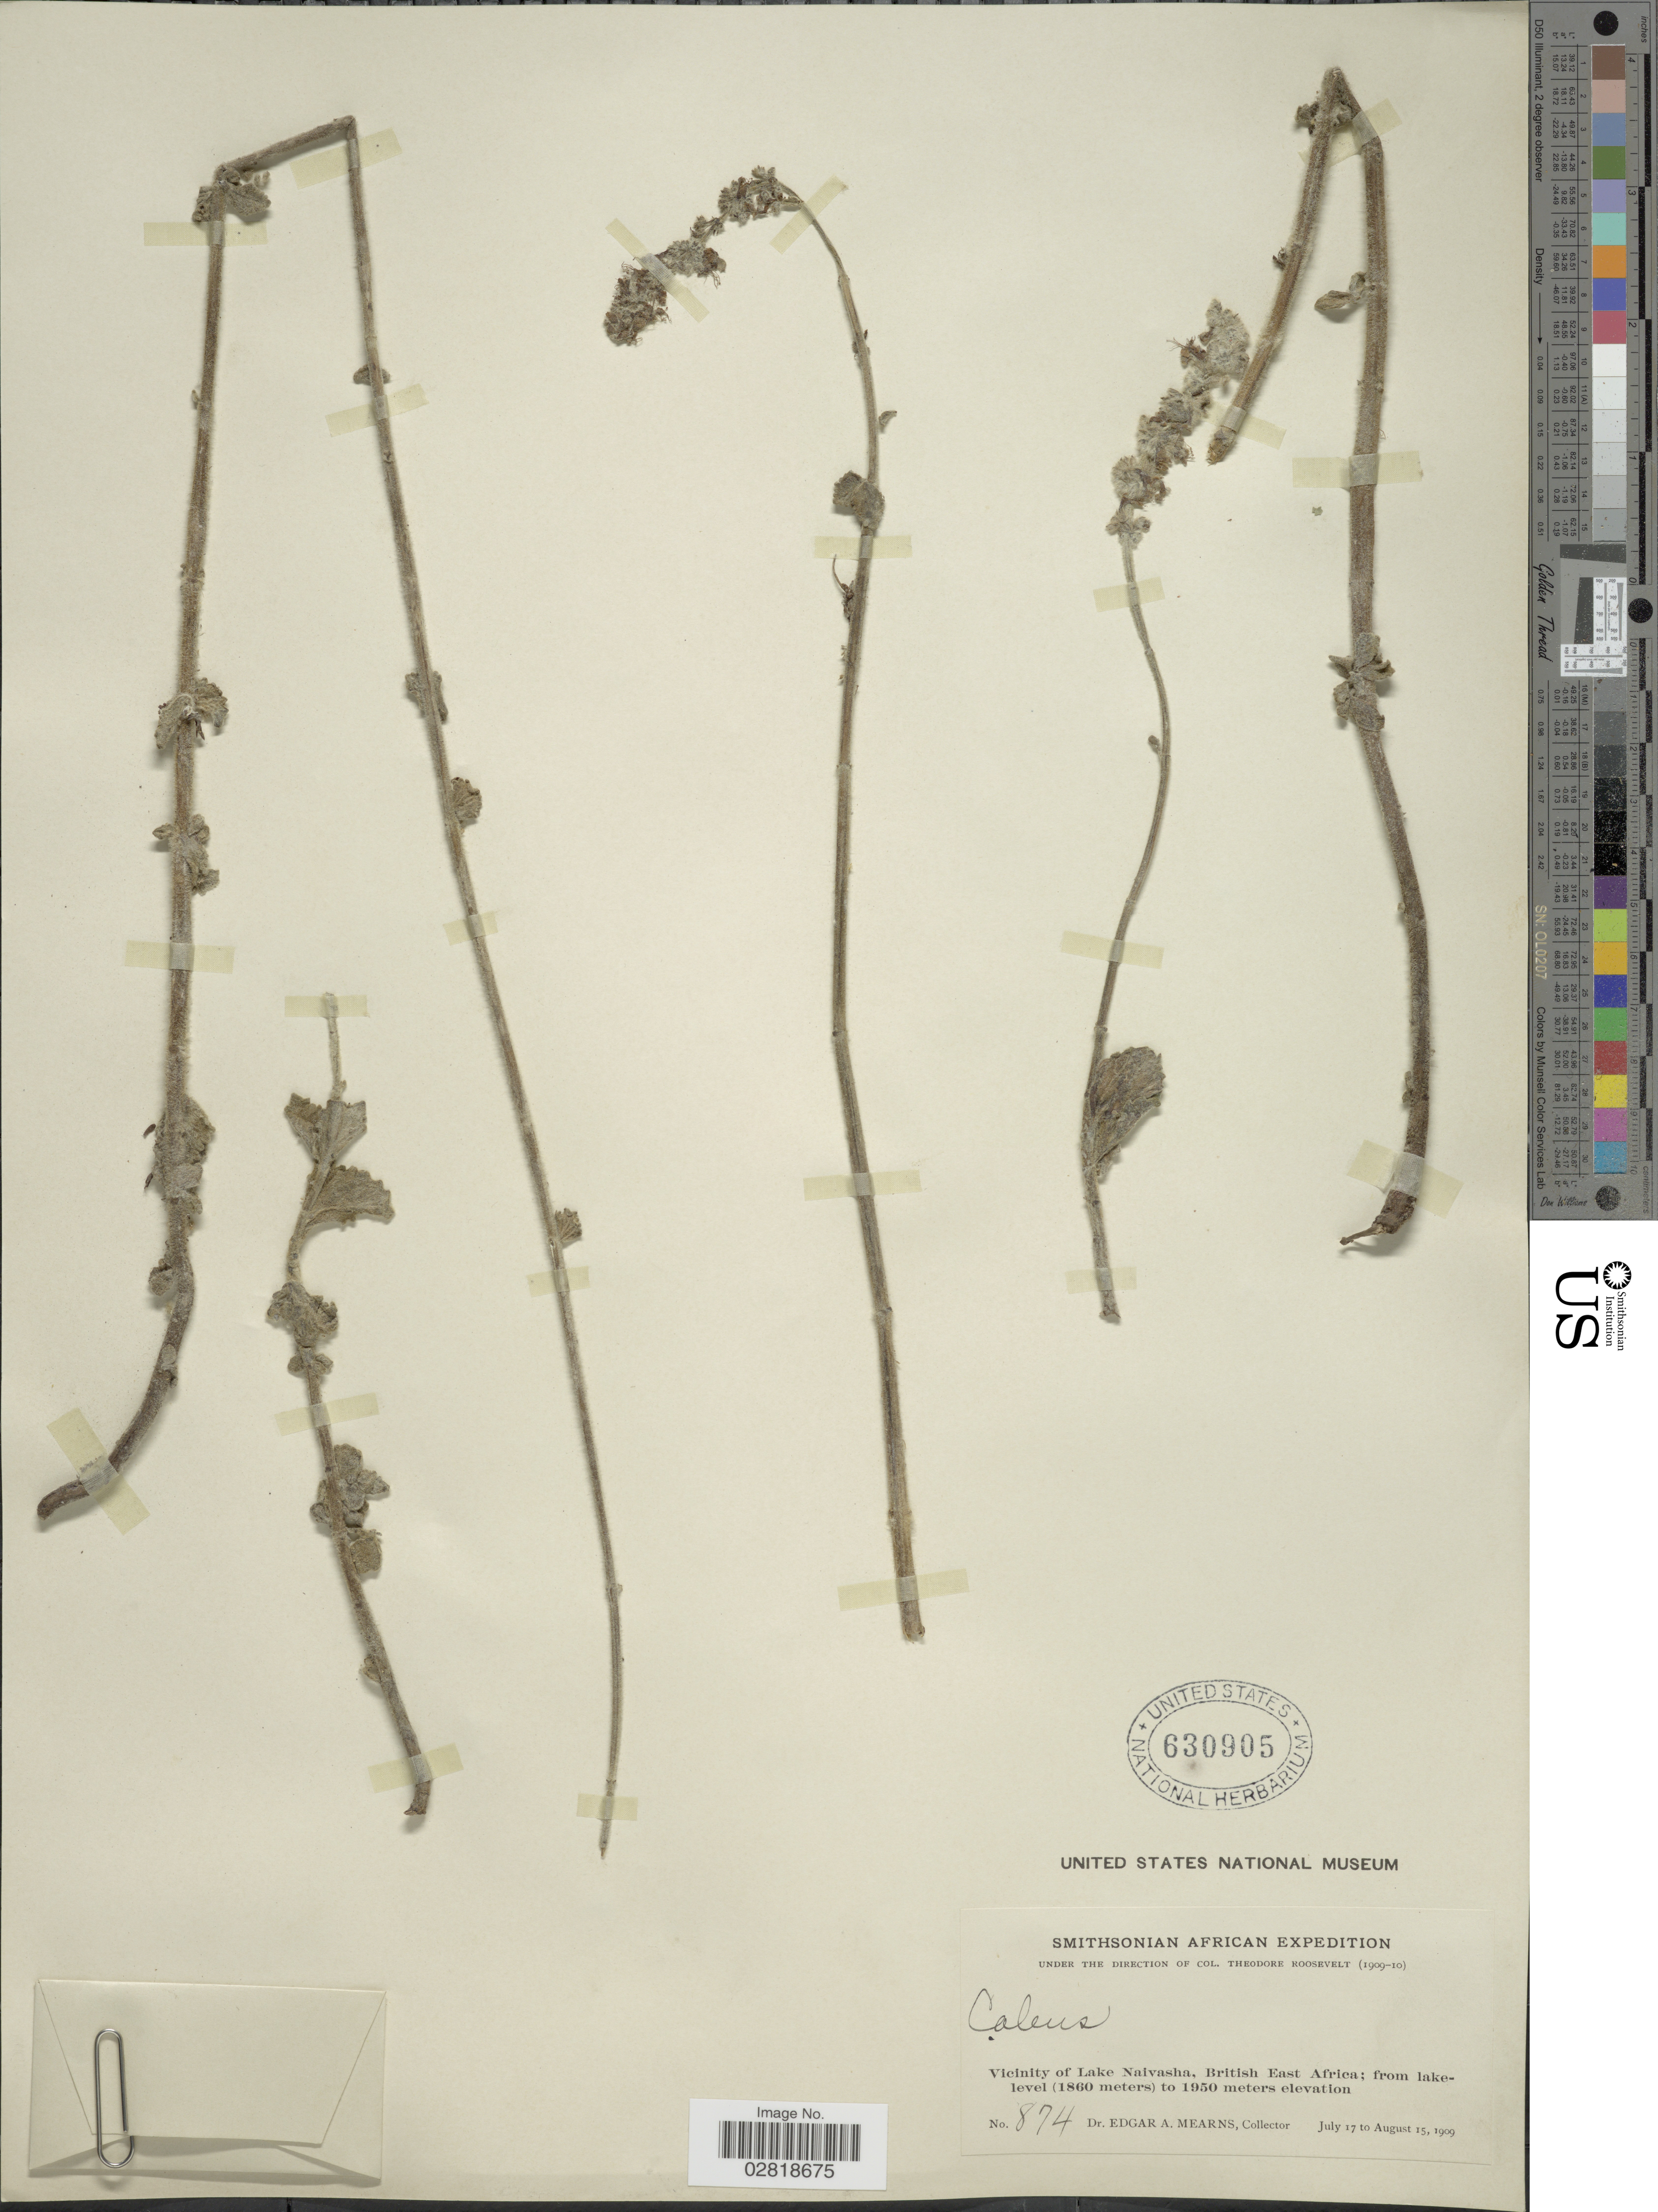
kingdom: Plantae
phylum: Tracheophyta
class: Magnoliopsida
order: Lamiales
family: Lamiaceae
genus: Plectranthus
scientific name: Plectranthus sp.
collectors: E. A. Mearns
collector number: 874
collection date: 1909-07-17/1909-08-15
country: Kenya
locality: Vicinity of Lake Naivasha, British East Africa.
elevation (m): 1860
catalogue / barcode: US 630905